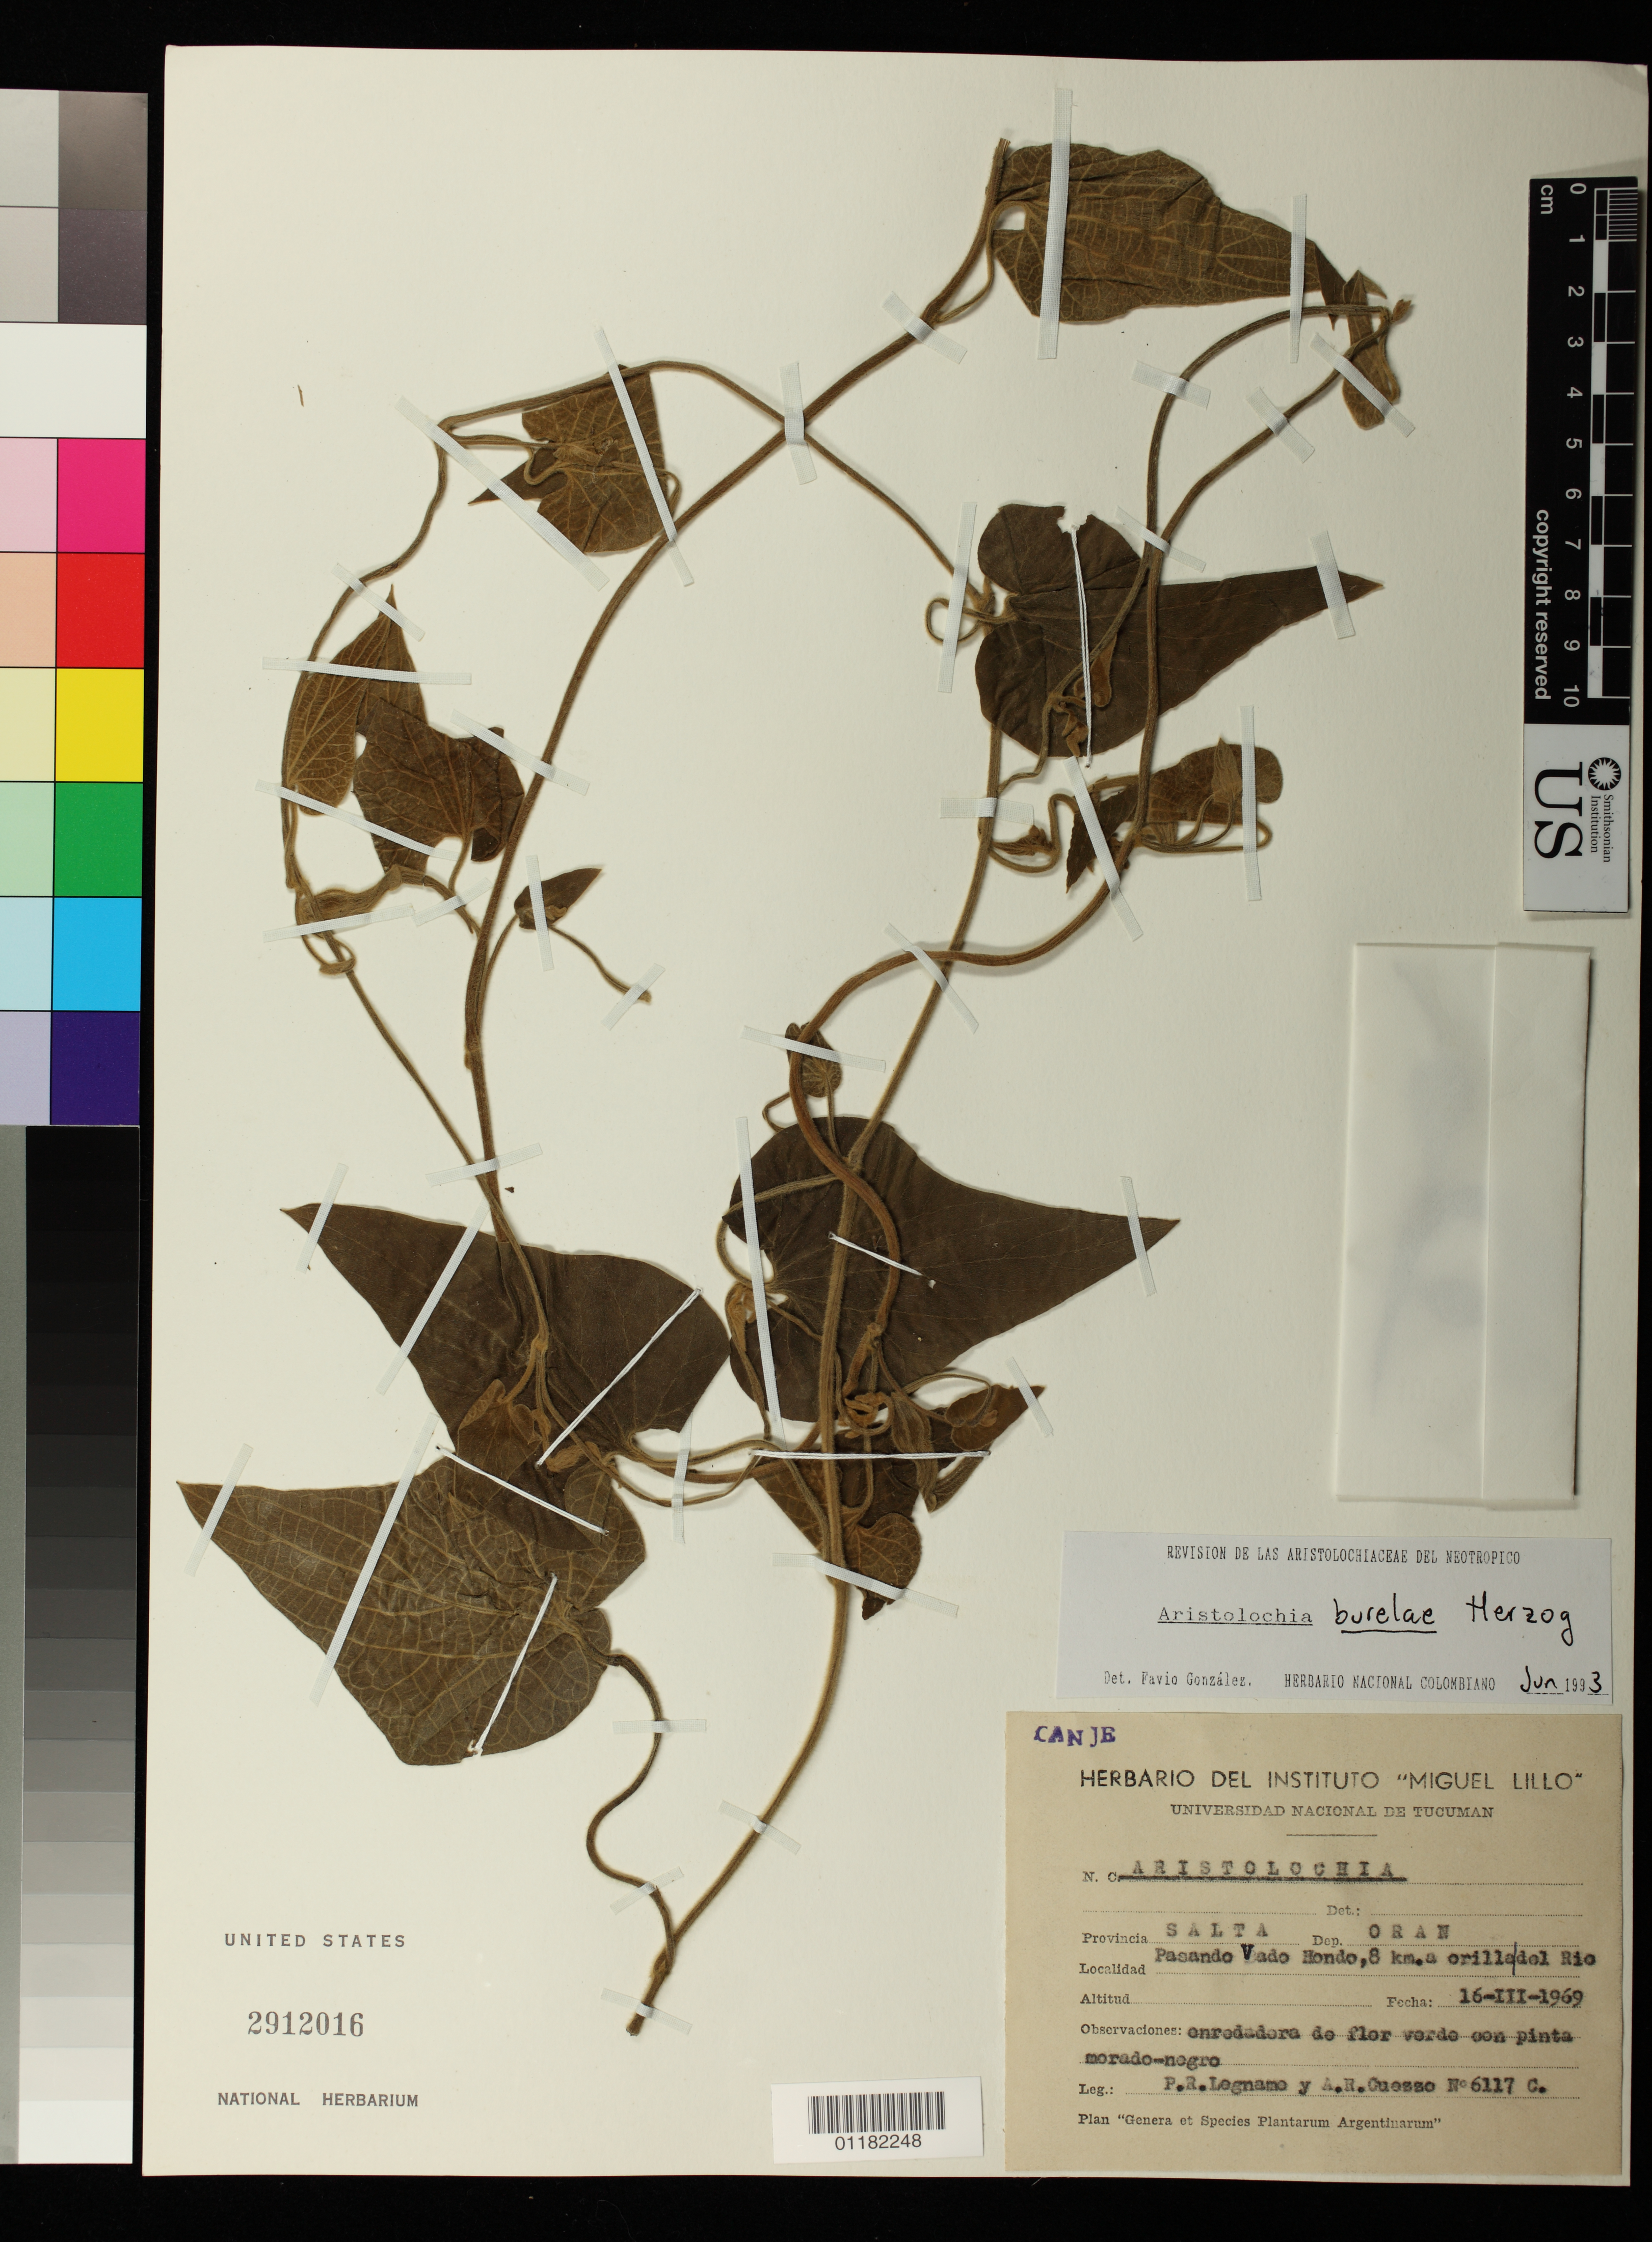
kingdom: Plantae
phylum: Tracheophyta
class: Magnoliopsida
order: Piperales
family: Aristolochiaceae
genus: Aristolochia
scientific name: Aristolochia burelae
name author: Herzog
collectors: P. R. Legname & A. H. Ouessa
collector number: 6617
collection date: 1969-03-16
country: Argentina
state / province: Salta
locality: Pasando Vado Hondo, 8 km orilladol rio. Dep. Oran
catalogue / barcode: US 2912016